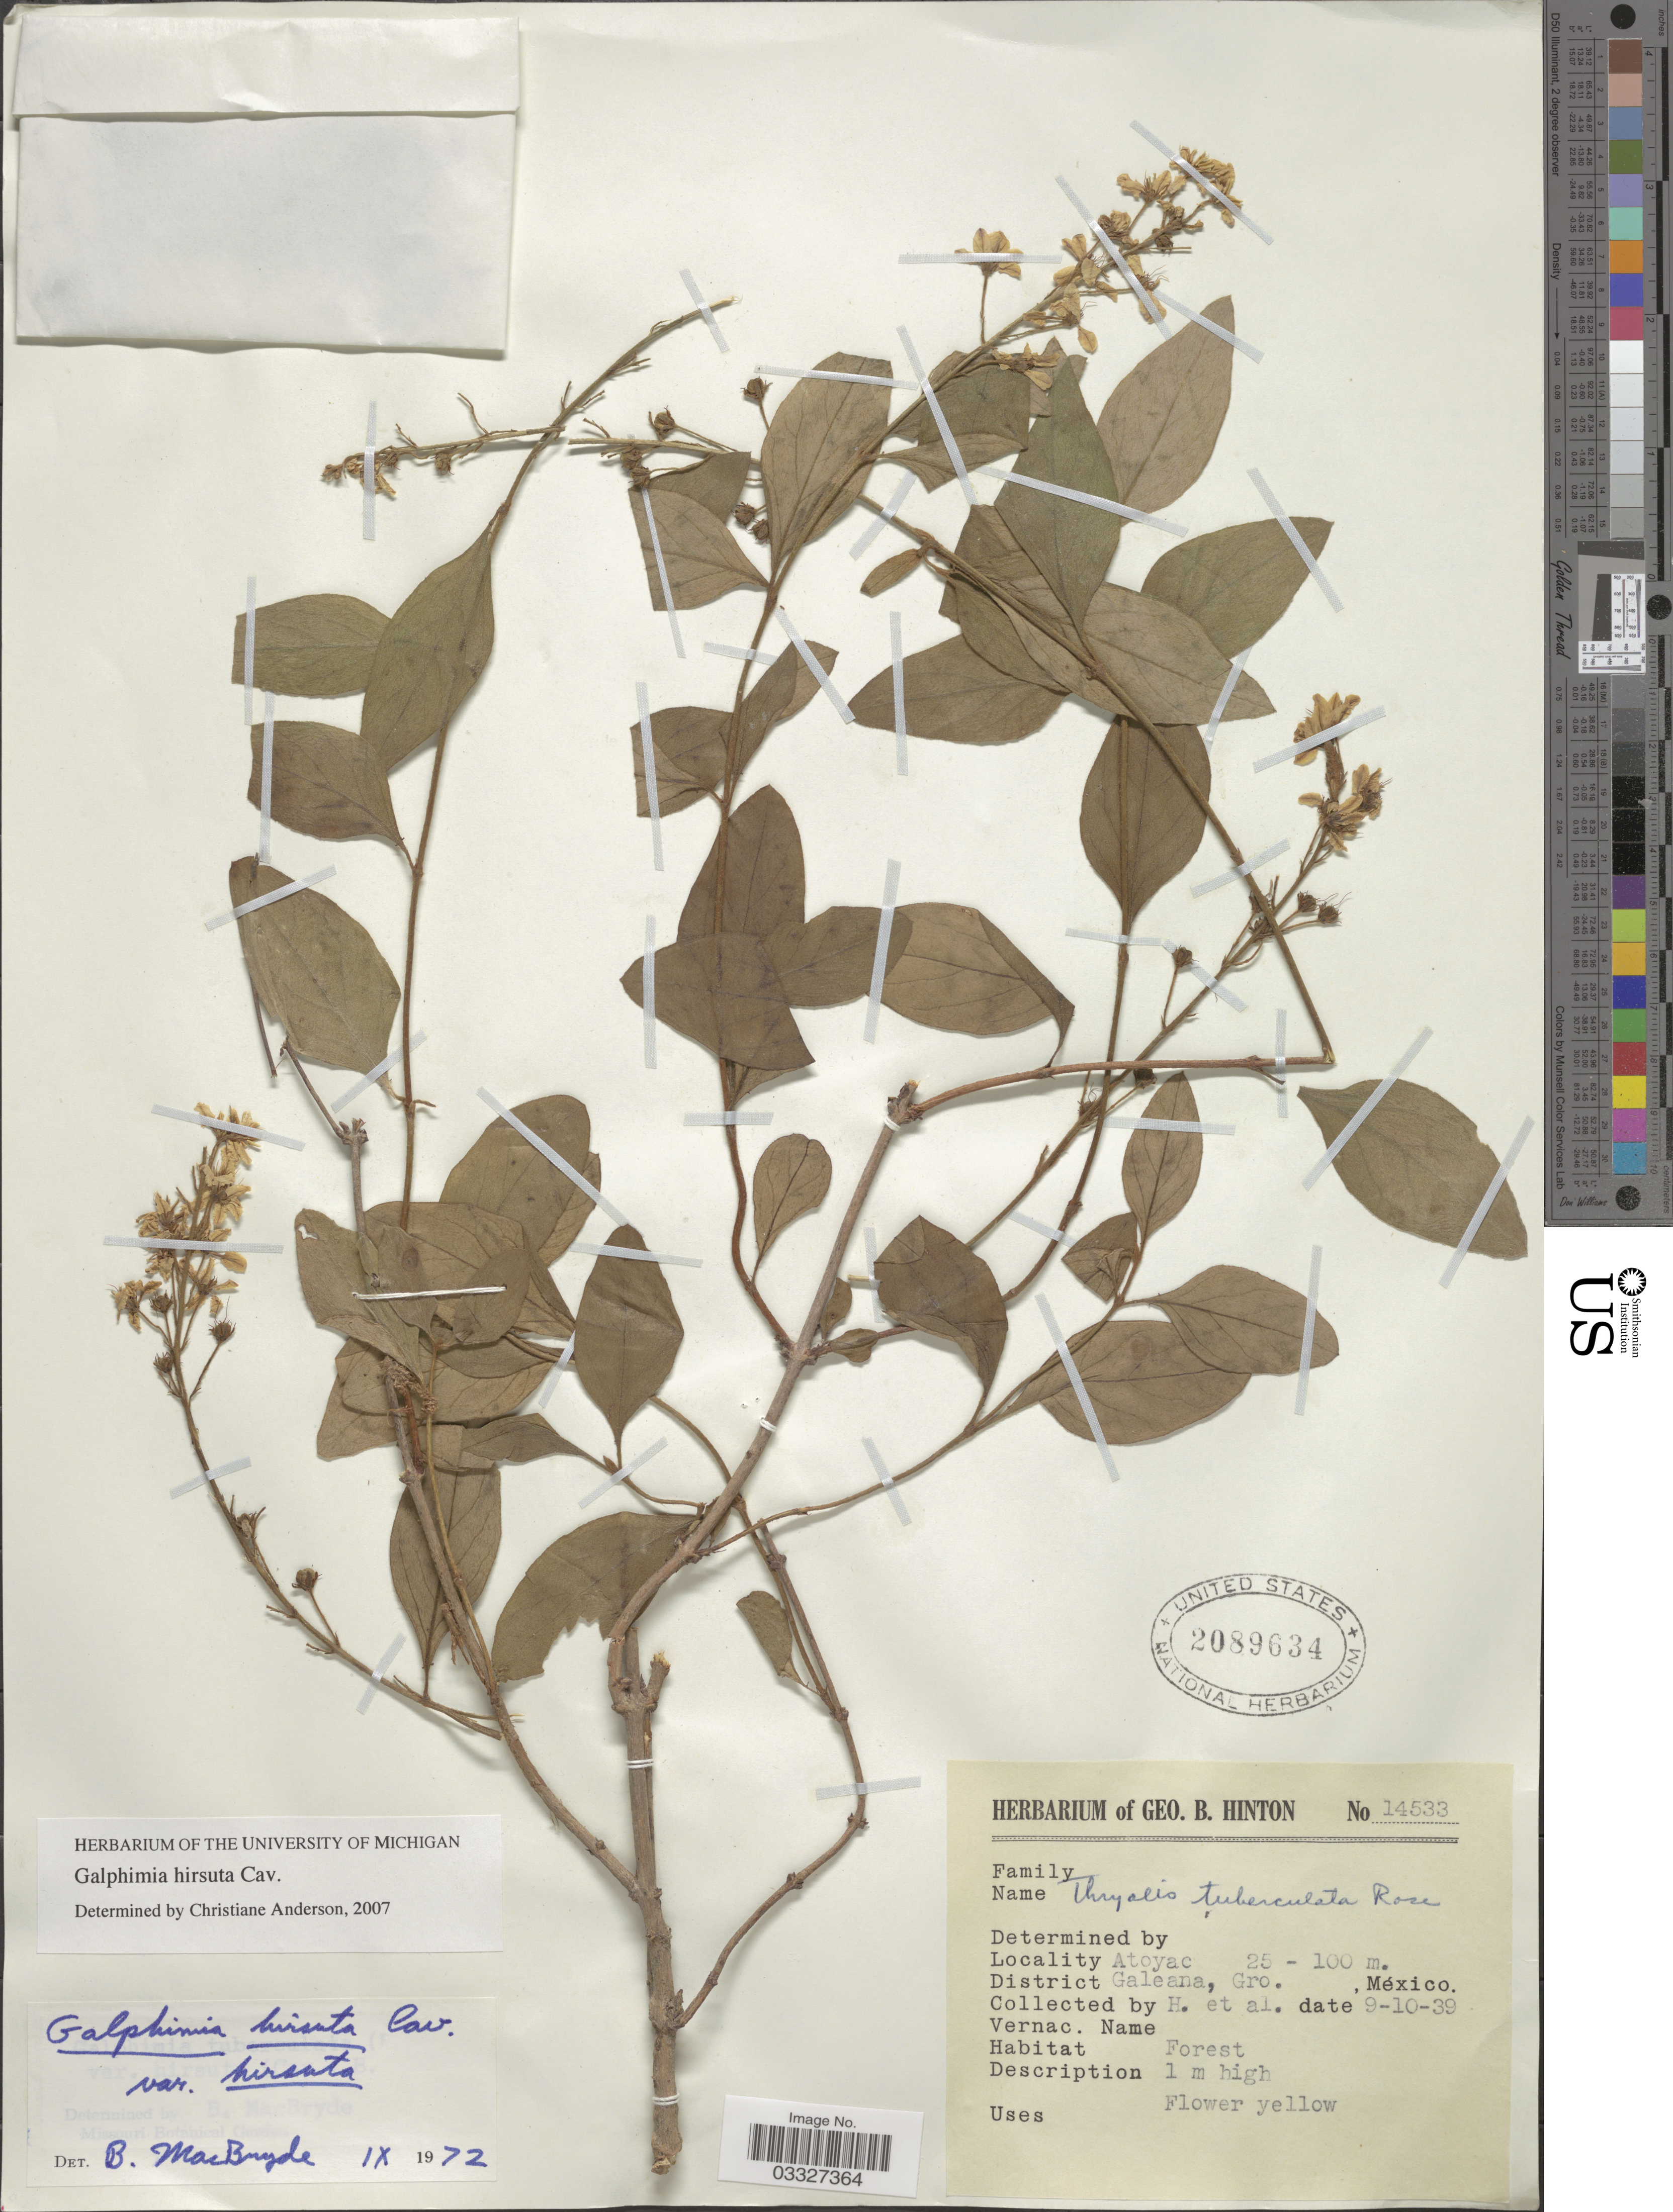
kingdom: Plantae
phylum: Tracheophyta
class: Magnoliopsida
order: Malpighiales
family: Malpighiaceae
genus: Galphimia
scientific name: Galphimia hirsuta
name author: Cav.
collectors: G. B. Hinton & et al.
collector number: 14533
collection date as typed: Transcribed d/m/y: 9/10/39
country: Mexico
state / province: Guerrero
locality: Atoyac, District Galeana.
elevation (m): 25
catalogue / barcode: US 2089634